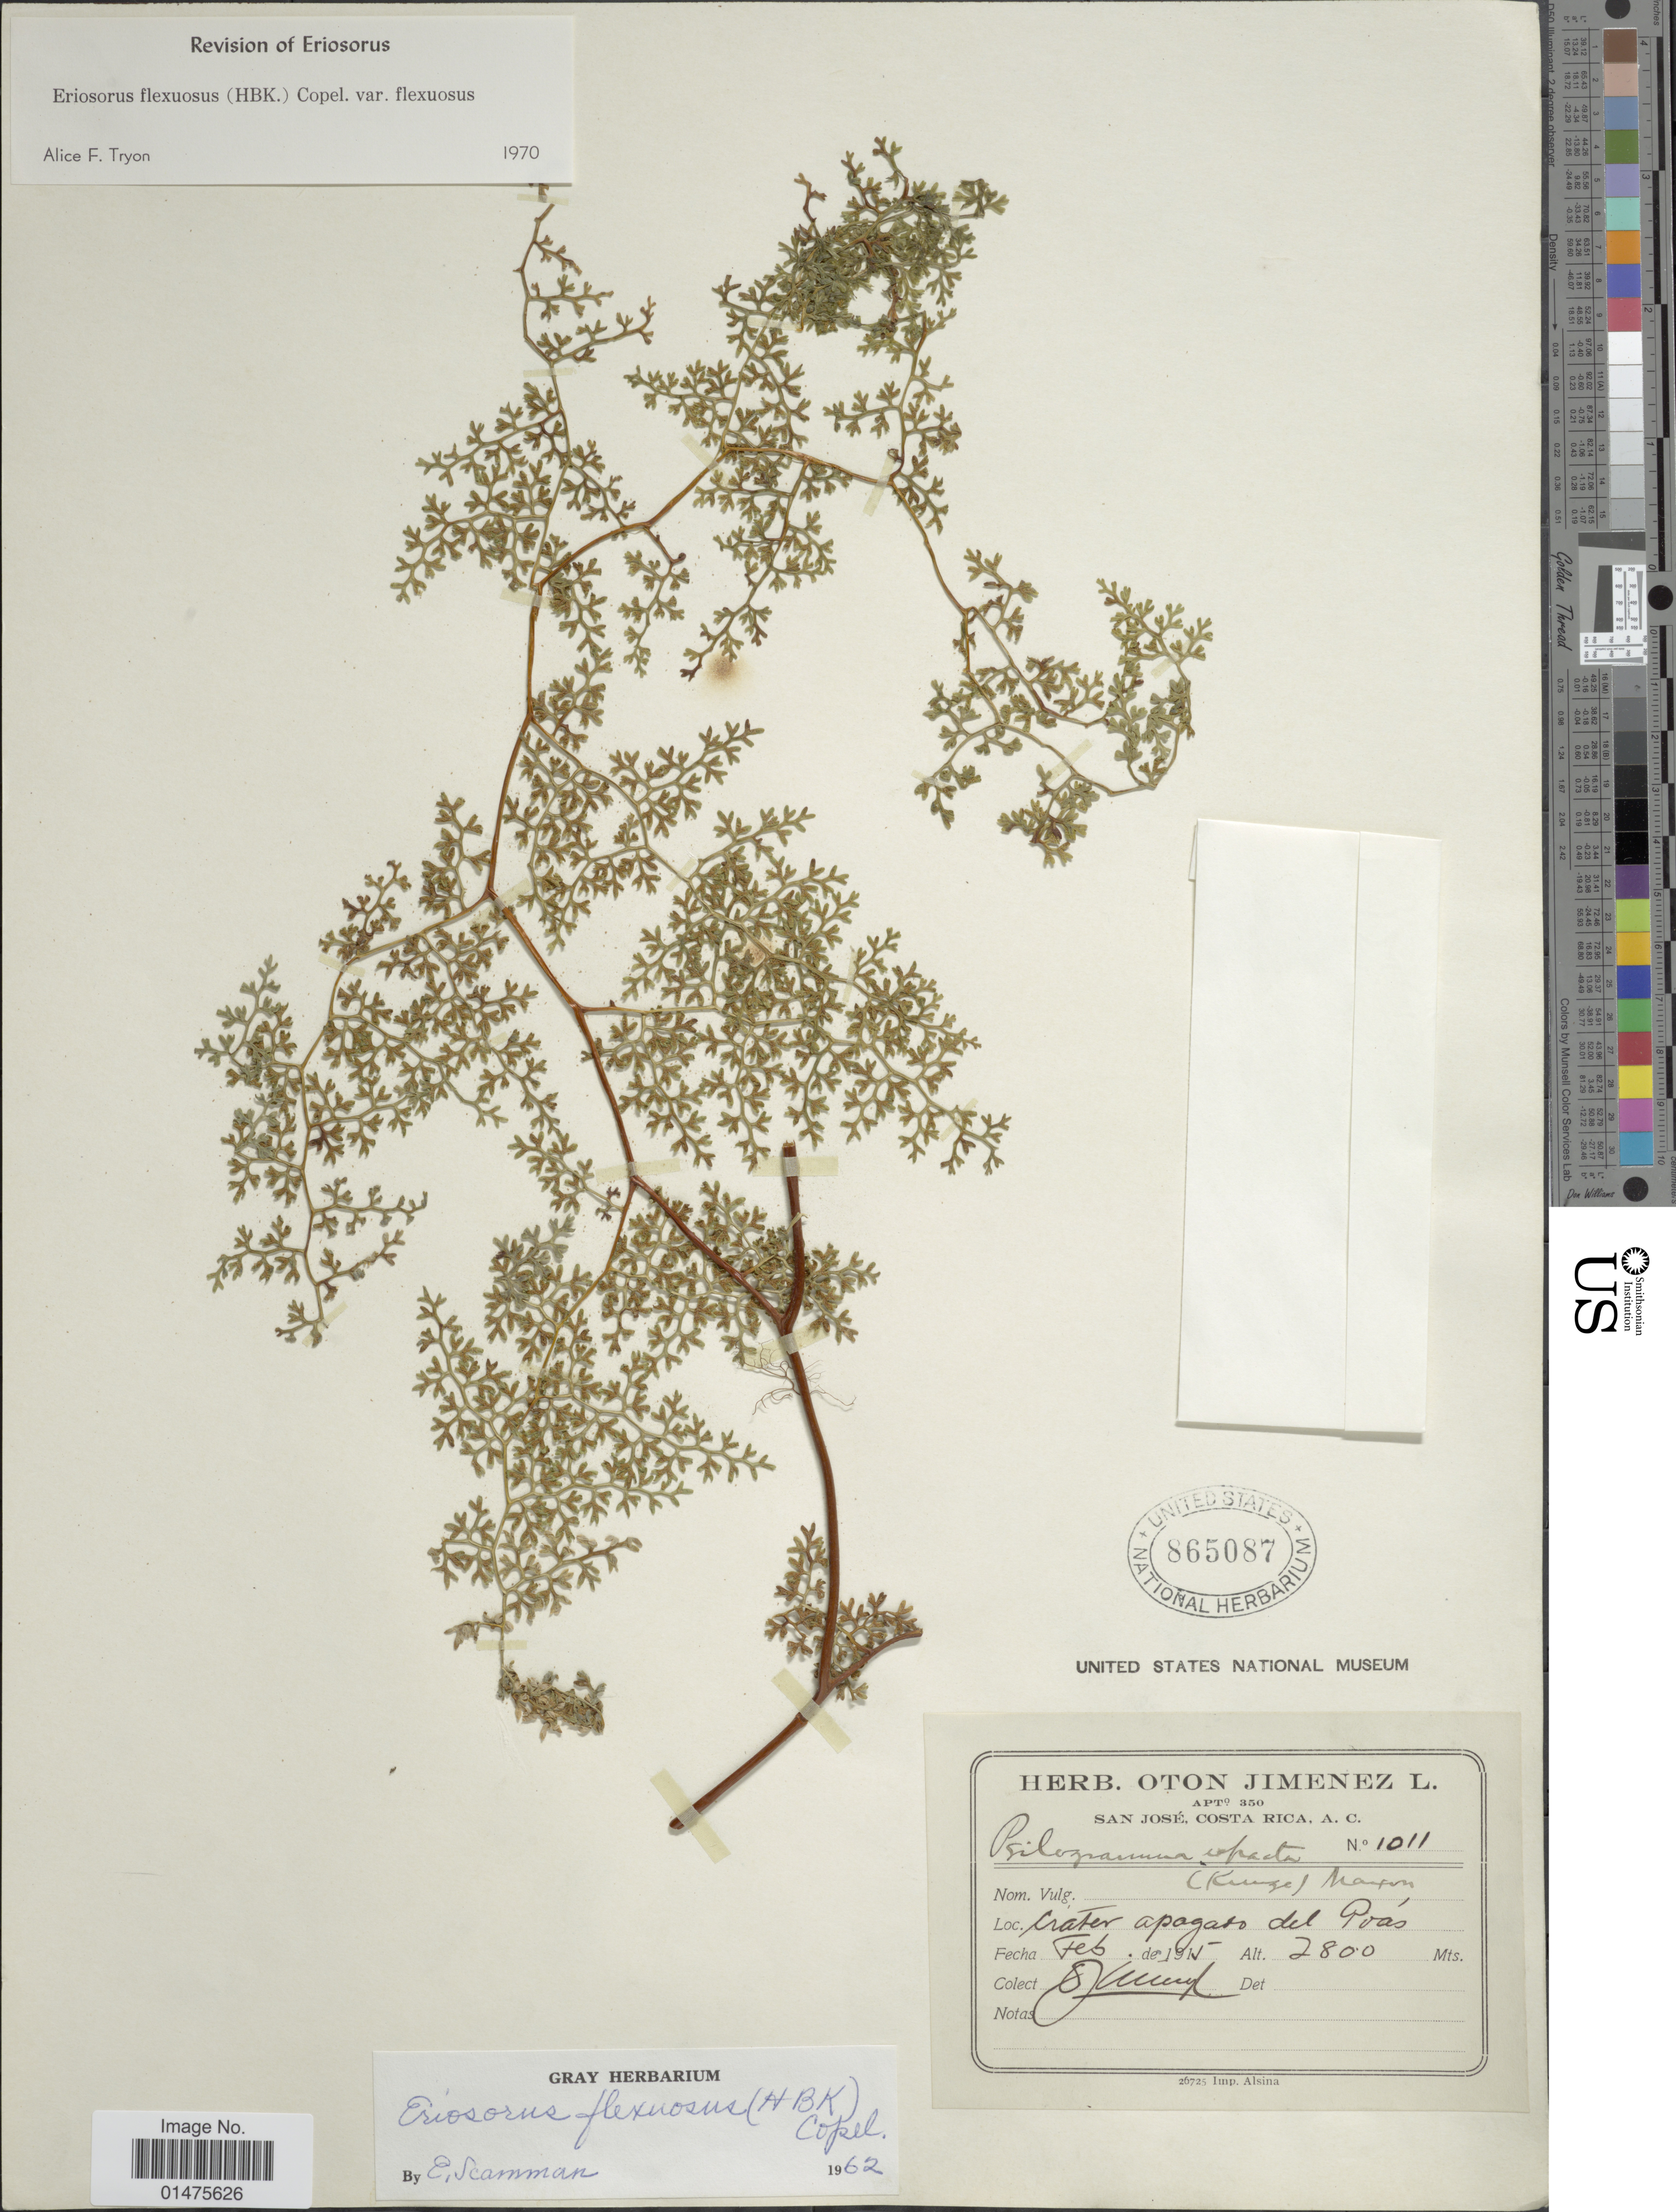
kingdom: Plantae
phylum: Tracheophyta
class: Polypodiopsida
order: Polypodiales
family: Pteridaceae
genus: Jamesonia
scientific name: Jamesonia flexuosa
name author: (Humb. & Bonpl.) Christenh.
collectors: O. Jiménez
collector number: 1011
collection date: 1915-02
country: Costa Rica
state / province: San José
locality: Crater apogato de Poás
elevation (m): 2800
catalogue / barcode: US 865087